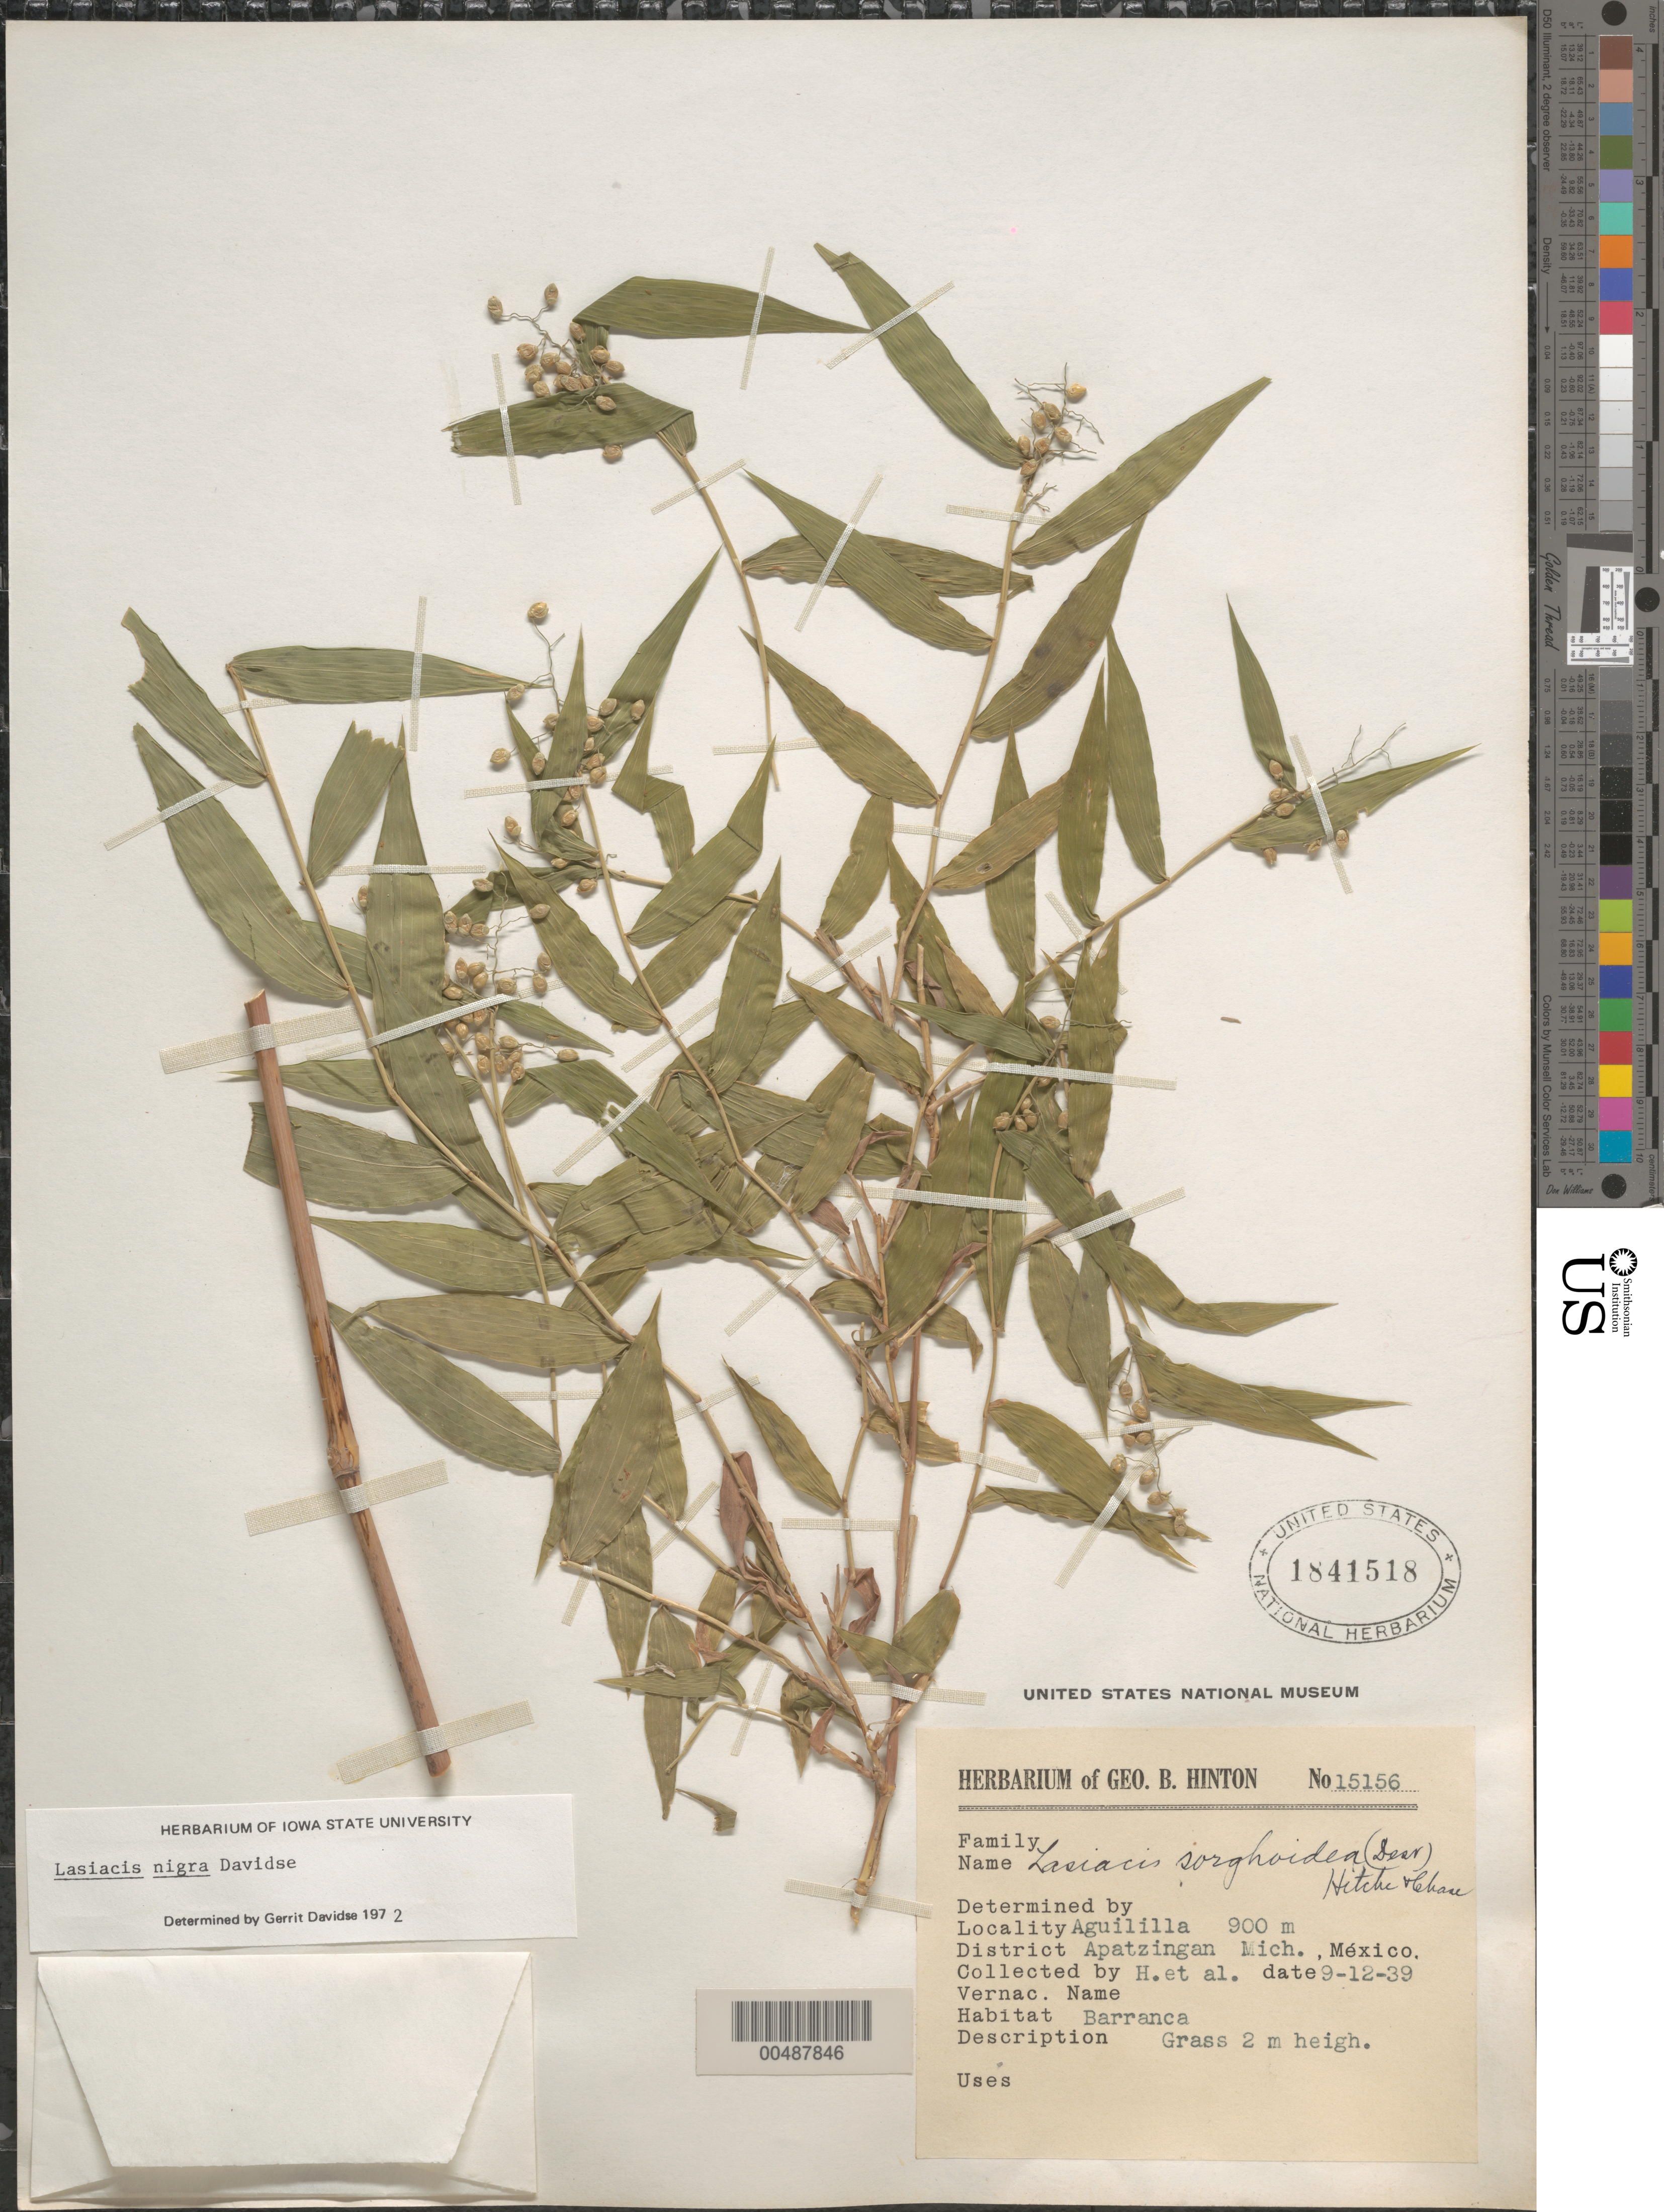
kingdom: Plantae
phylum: Tracheophyta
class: Liliopsida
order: Poales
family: Poaceae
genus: Lasiacis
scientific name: Lasiacis maxonii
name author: Swallen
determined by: Davidse, Gerrit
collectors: G. B. Hinton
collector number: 15156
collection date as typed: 12 Sep 1939 or 9 Dec 1939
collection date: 1939-09-12 or 1939-12-09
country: Mexico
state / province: Michoacán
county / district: Apatzingan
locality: Aguililla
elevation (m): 900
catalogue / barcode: US 1841518